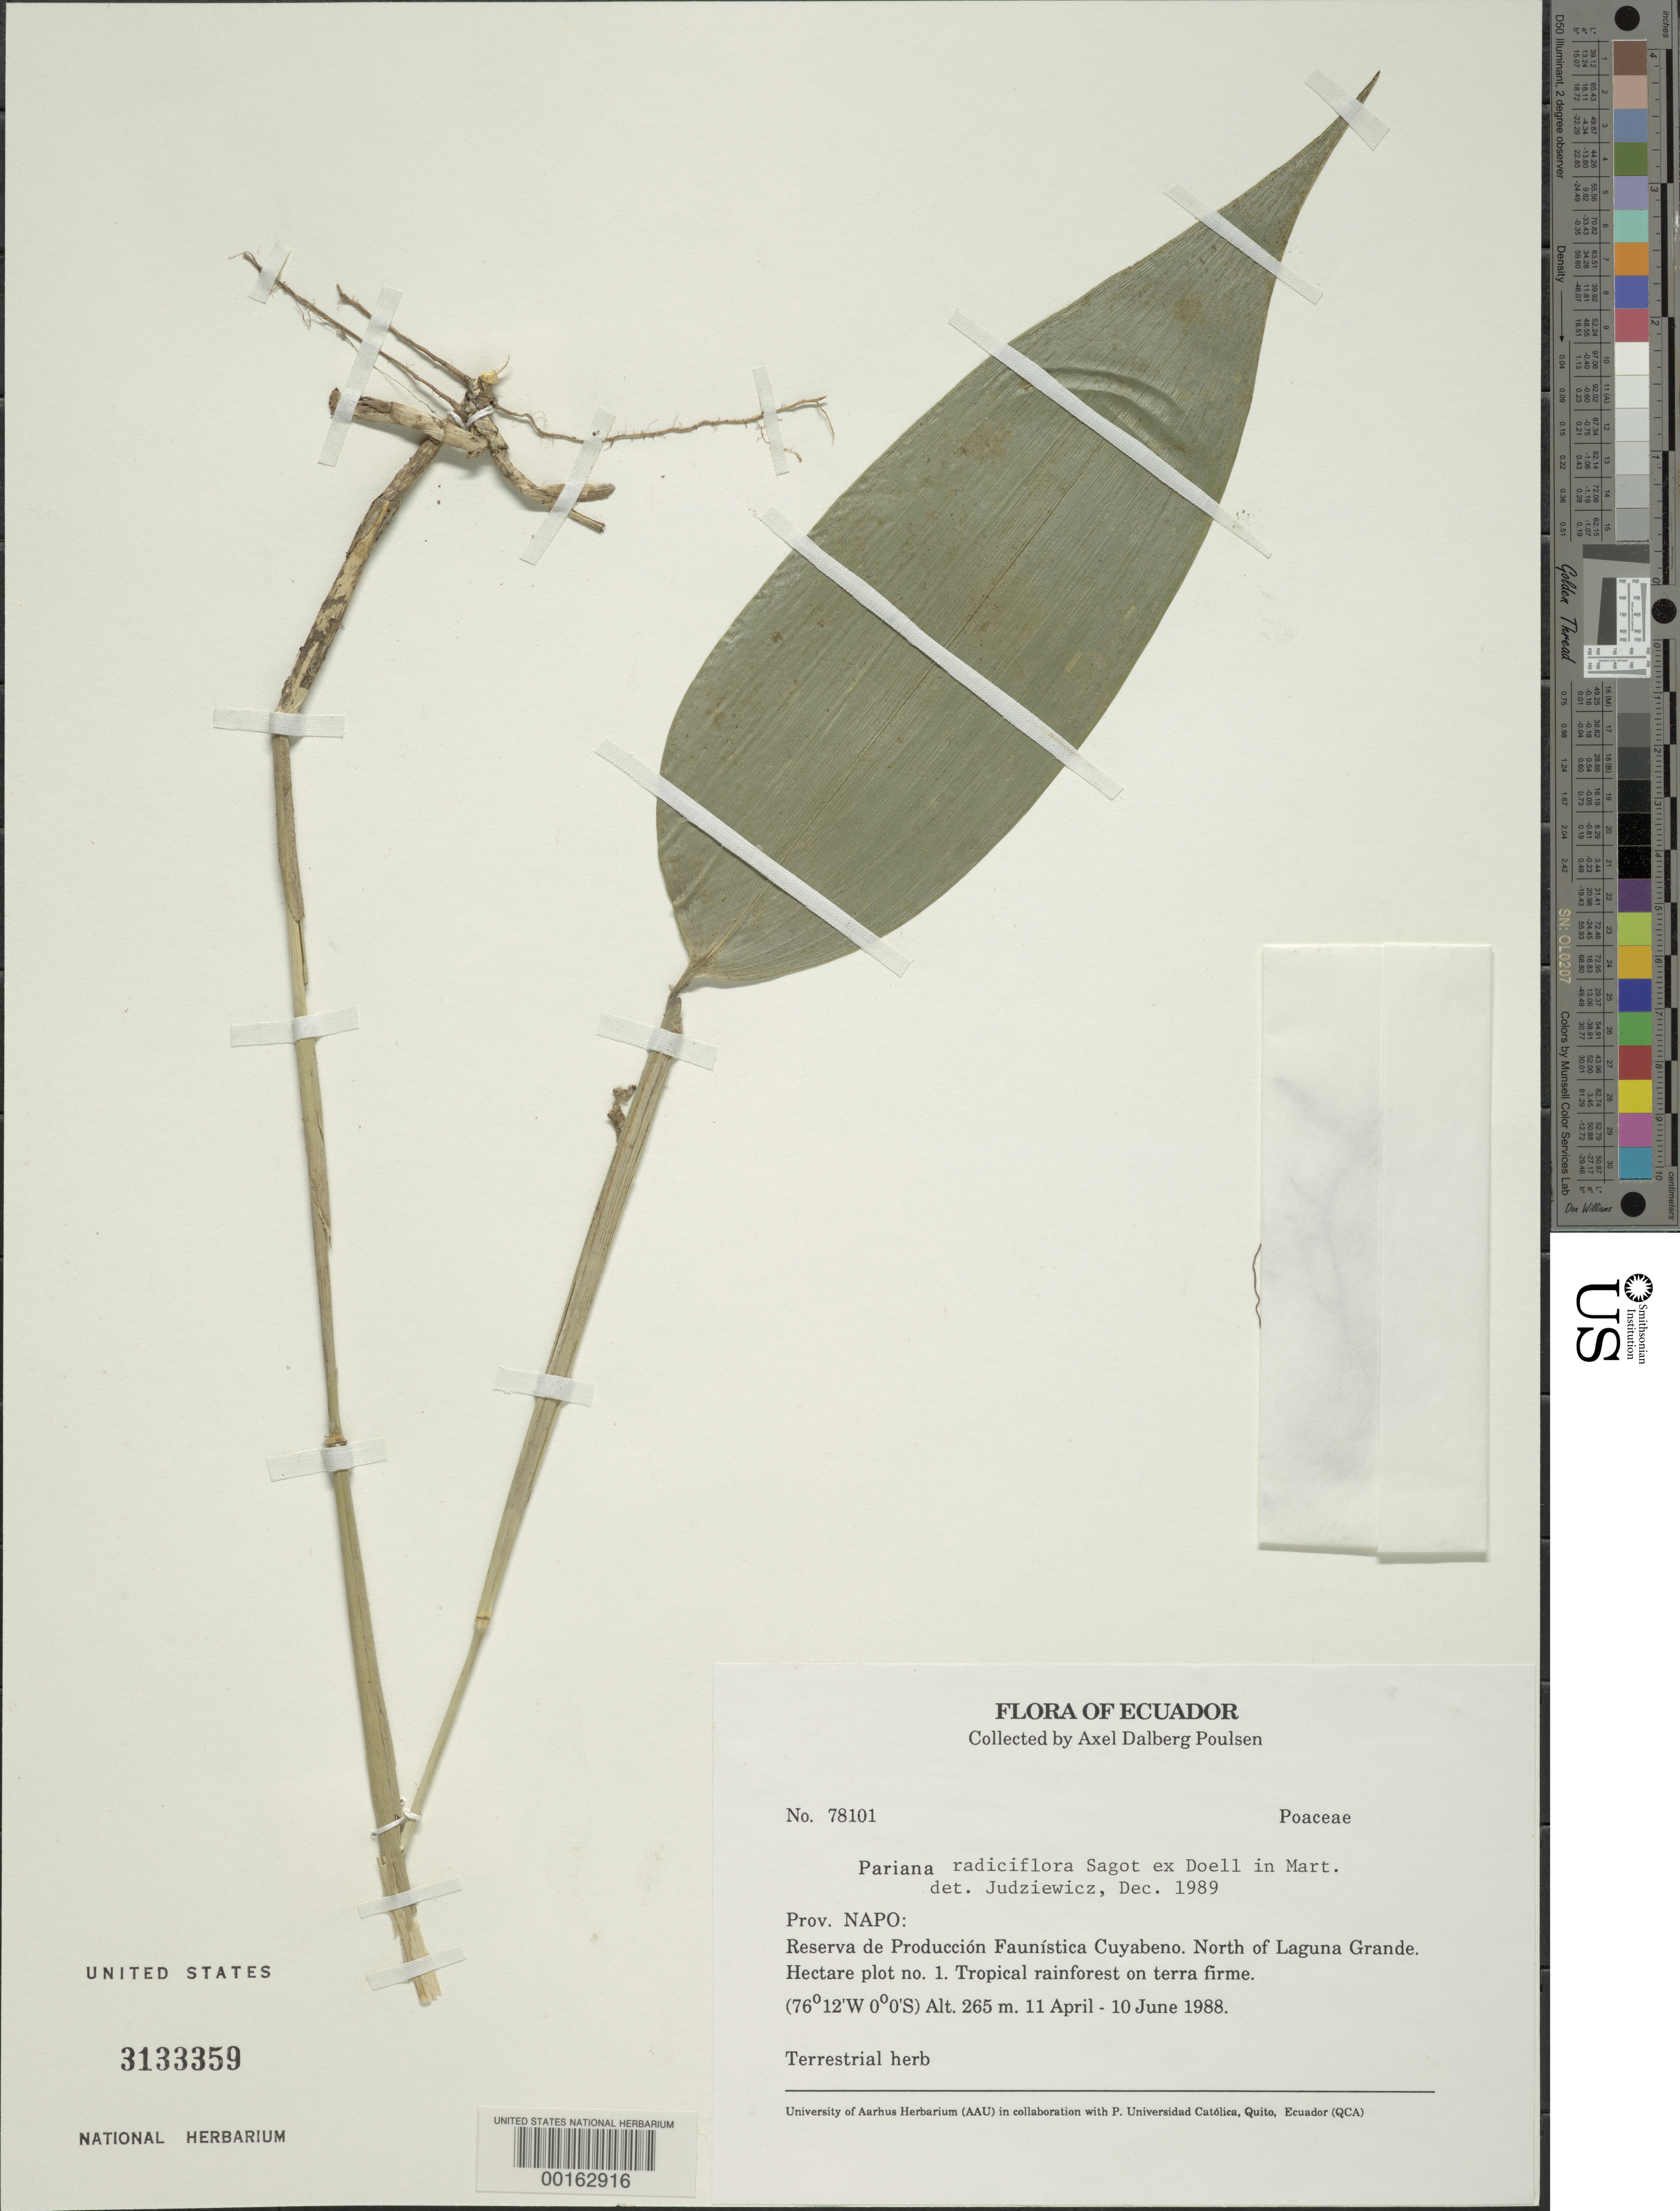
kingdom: Plantae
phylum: Tracheophyta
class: Liliopsida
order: Poales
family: Poaceae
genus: Pariana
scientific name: Pariana radiciflora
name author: Sagot ex Döll in Mart.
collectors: A. Poulsen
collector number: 78101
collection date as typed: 11 Apr 1988 to 10 Jun 1988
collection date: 1988-04-11/1988-06-10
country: Ecuador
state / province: Napo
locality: N of Laguna Grande, Reserva de produccion faunistica cuyabeno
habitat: Tropical rainforest on terra firme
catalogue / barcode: US 3133359